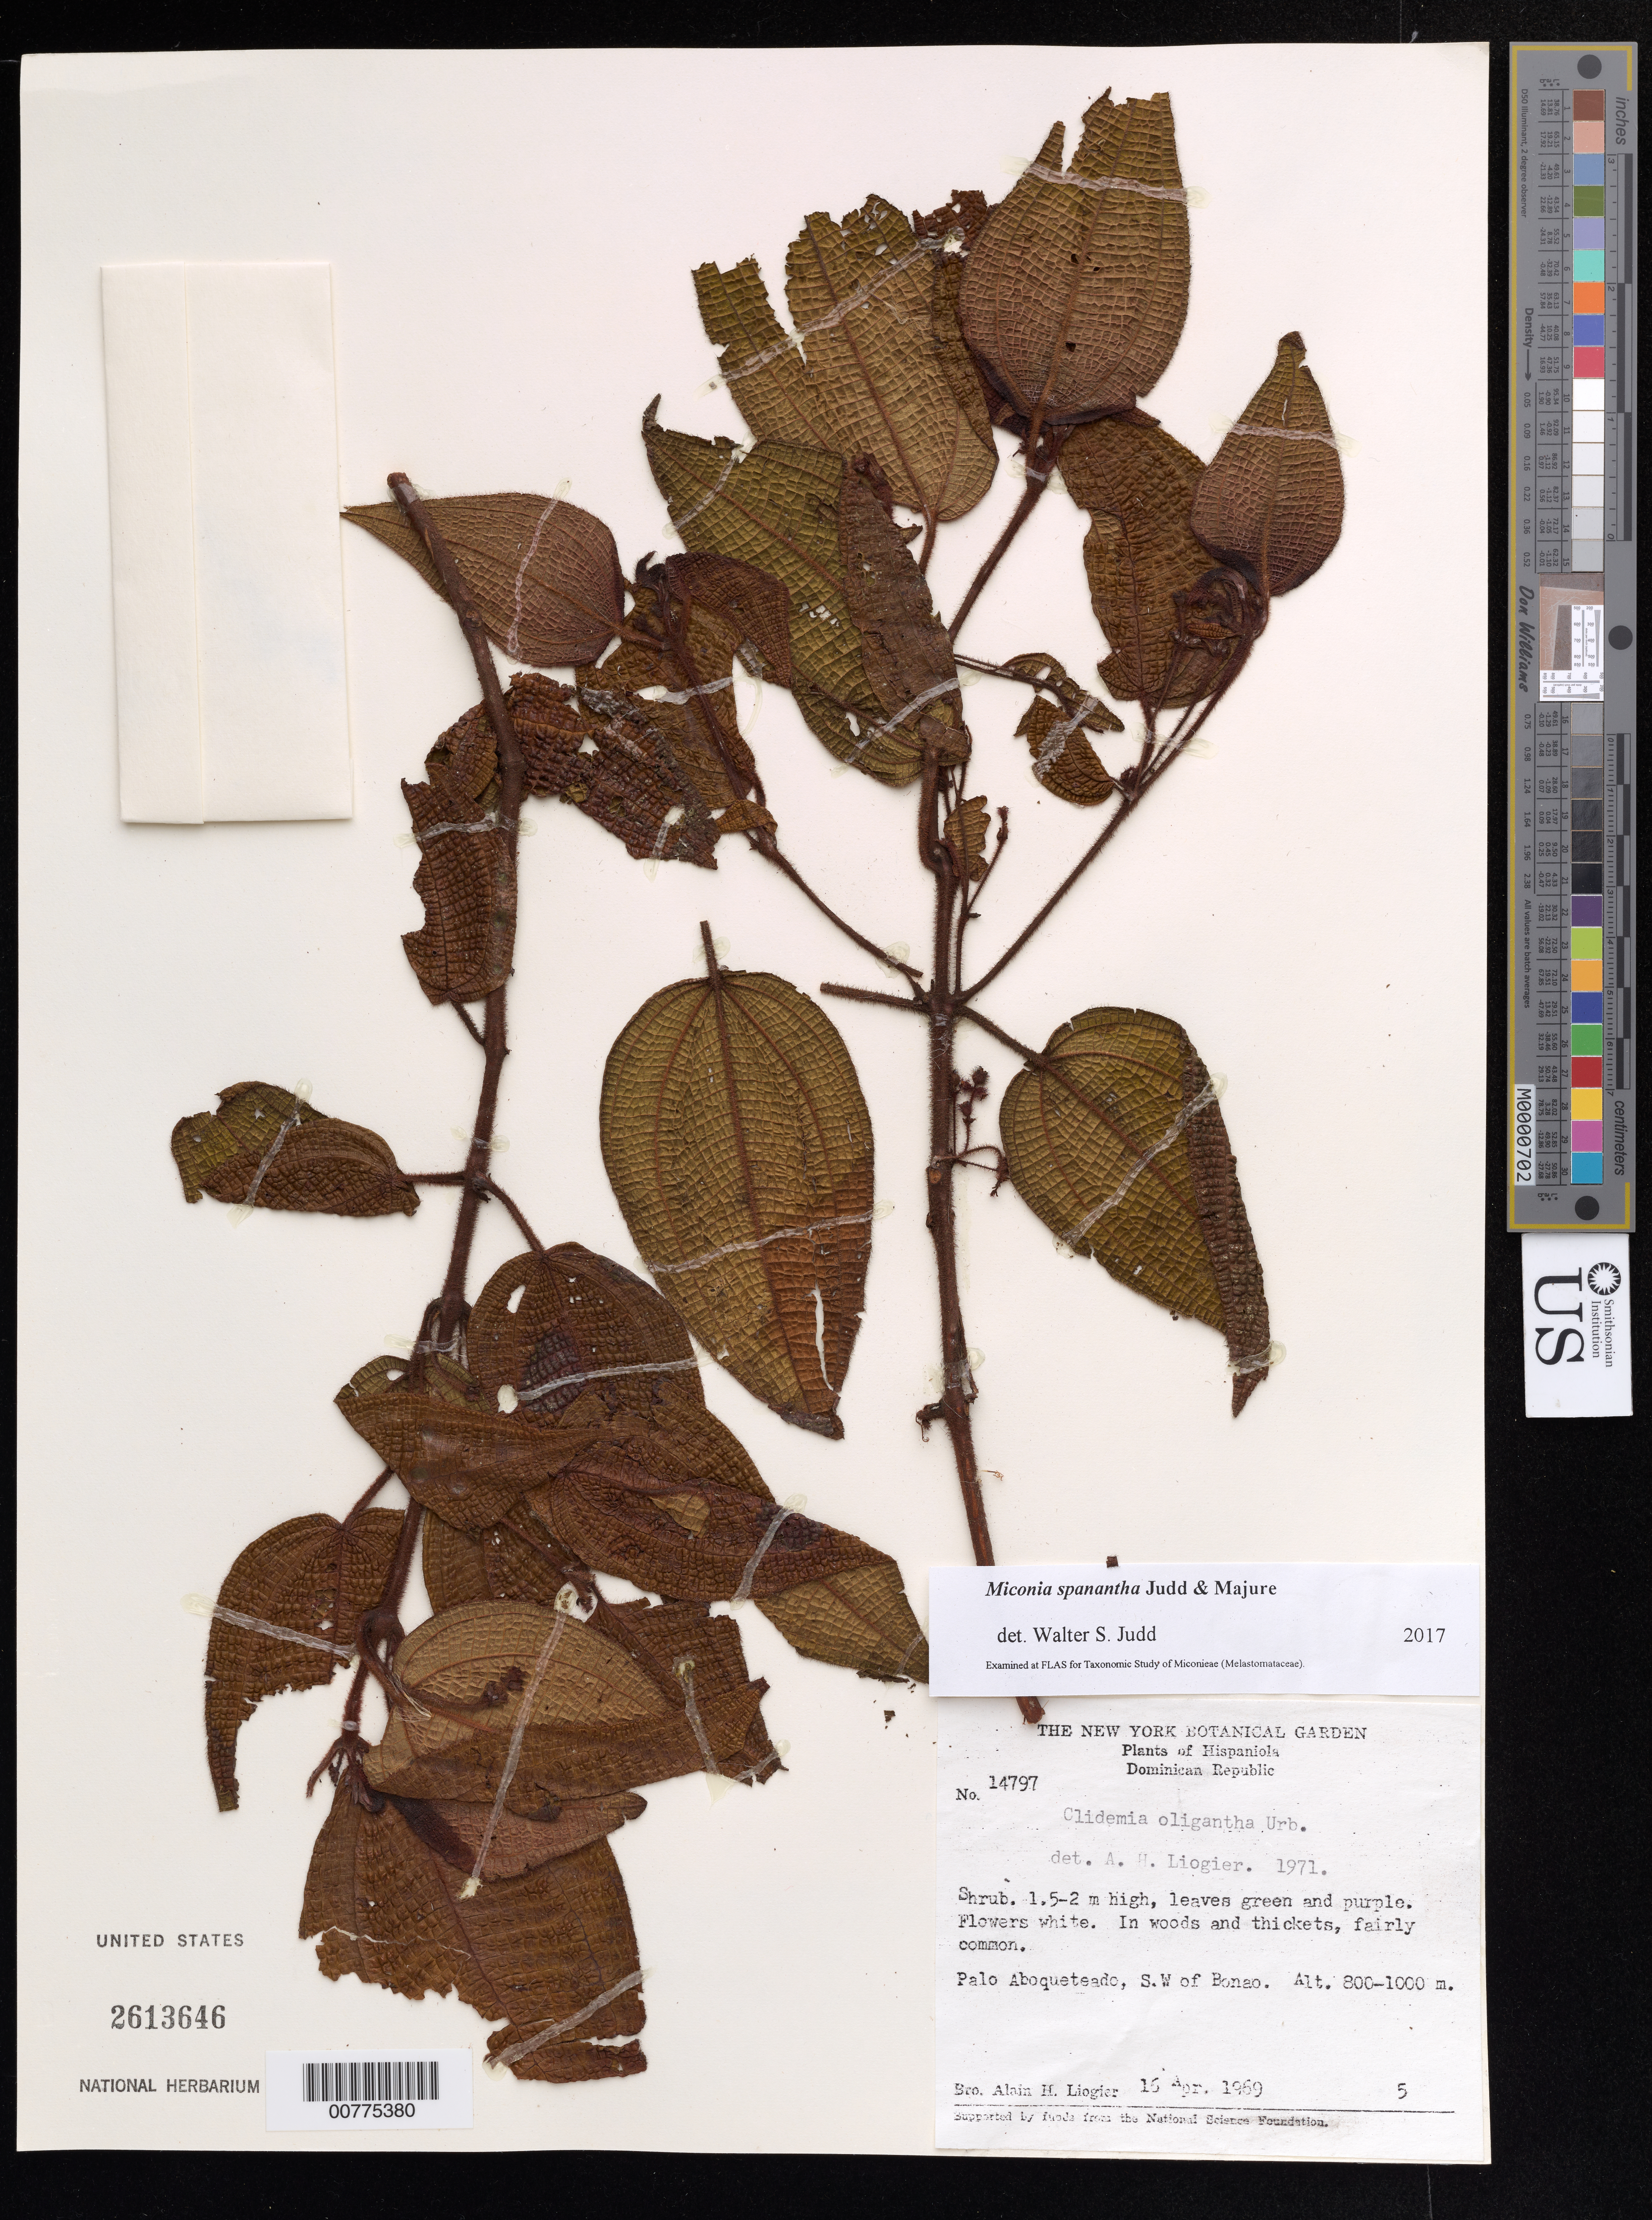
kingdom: Plantae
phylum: Tracheophyta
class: Magnoliopsida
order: Myrtales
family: Melastomataceae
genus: Miconia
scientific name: Miconia spanantha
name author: Judd & Majure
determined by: Judd, Walter S.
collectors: A. H. Liogier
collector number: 14797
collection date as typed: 16 Apr 1969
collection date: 1969-04-16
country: Dominican Republic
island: Hispaniola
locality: Southwest of Bonao, Palo Aboqueteado.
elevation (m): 800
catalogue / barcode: US 2613646